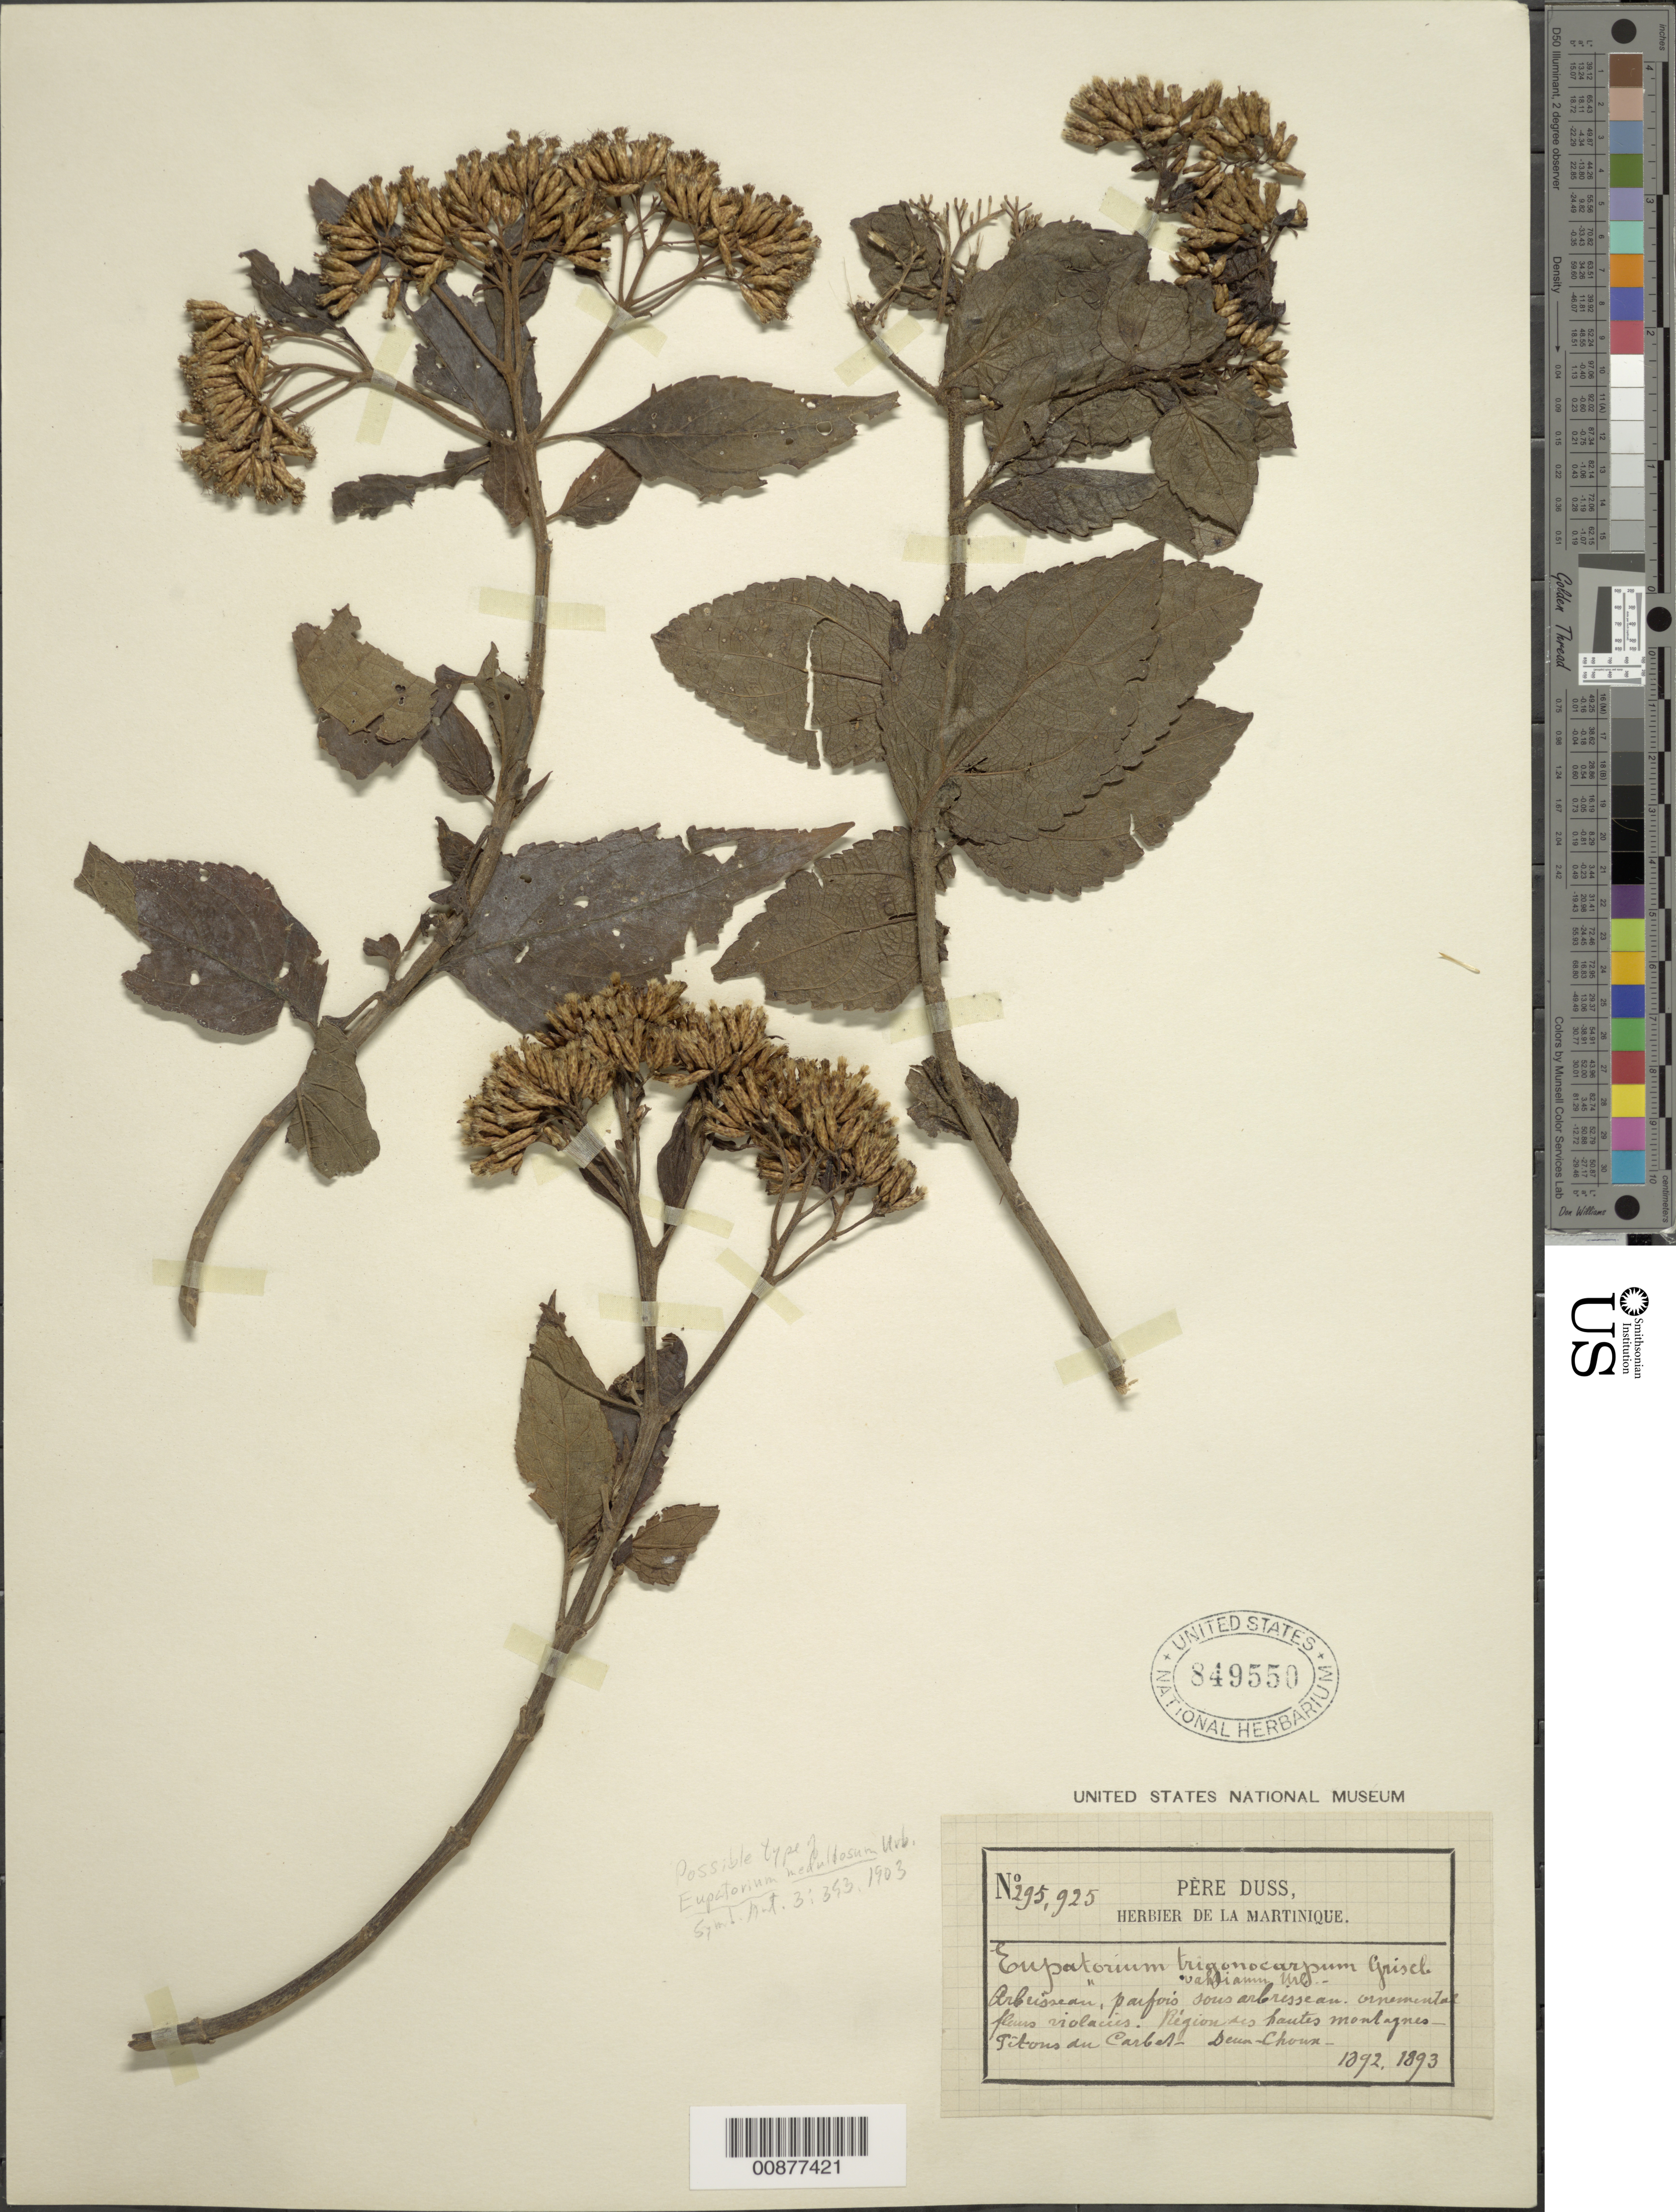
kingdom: Plantae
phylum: Tracheophyta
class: Magnoliopsida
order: Asterales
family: Asteraceae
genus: Chromolaena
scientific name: Chromolaena trigonocarpa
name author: (Griseb.) R.M. King & H. Rob.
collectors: Père Duss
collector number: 295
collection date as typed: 1892 and -- --- 1893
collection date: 1892,1893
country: Martinique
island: Martinique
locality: Région des hautes montagnes - Pitons du Carbet - Duex Choux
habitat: Montane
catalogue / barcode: US 849550